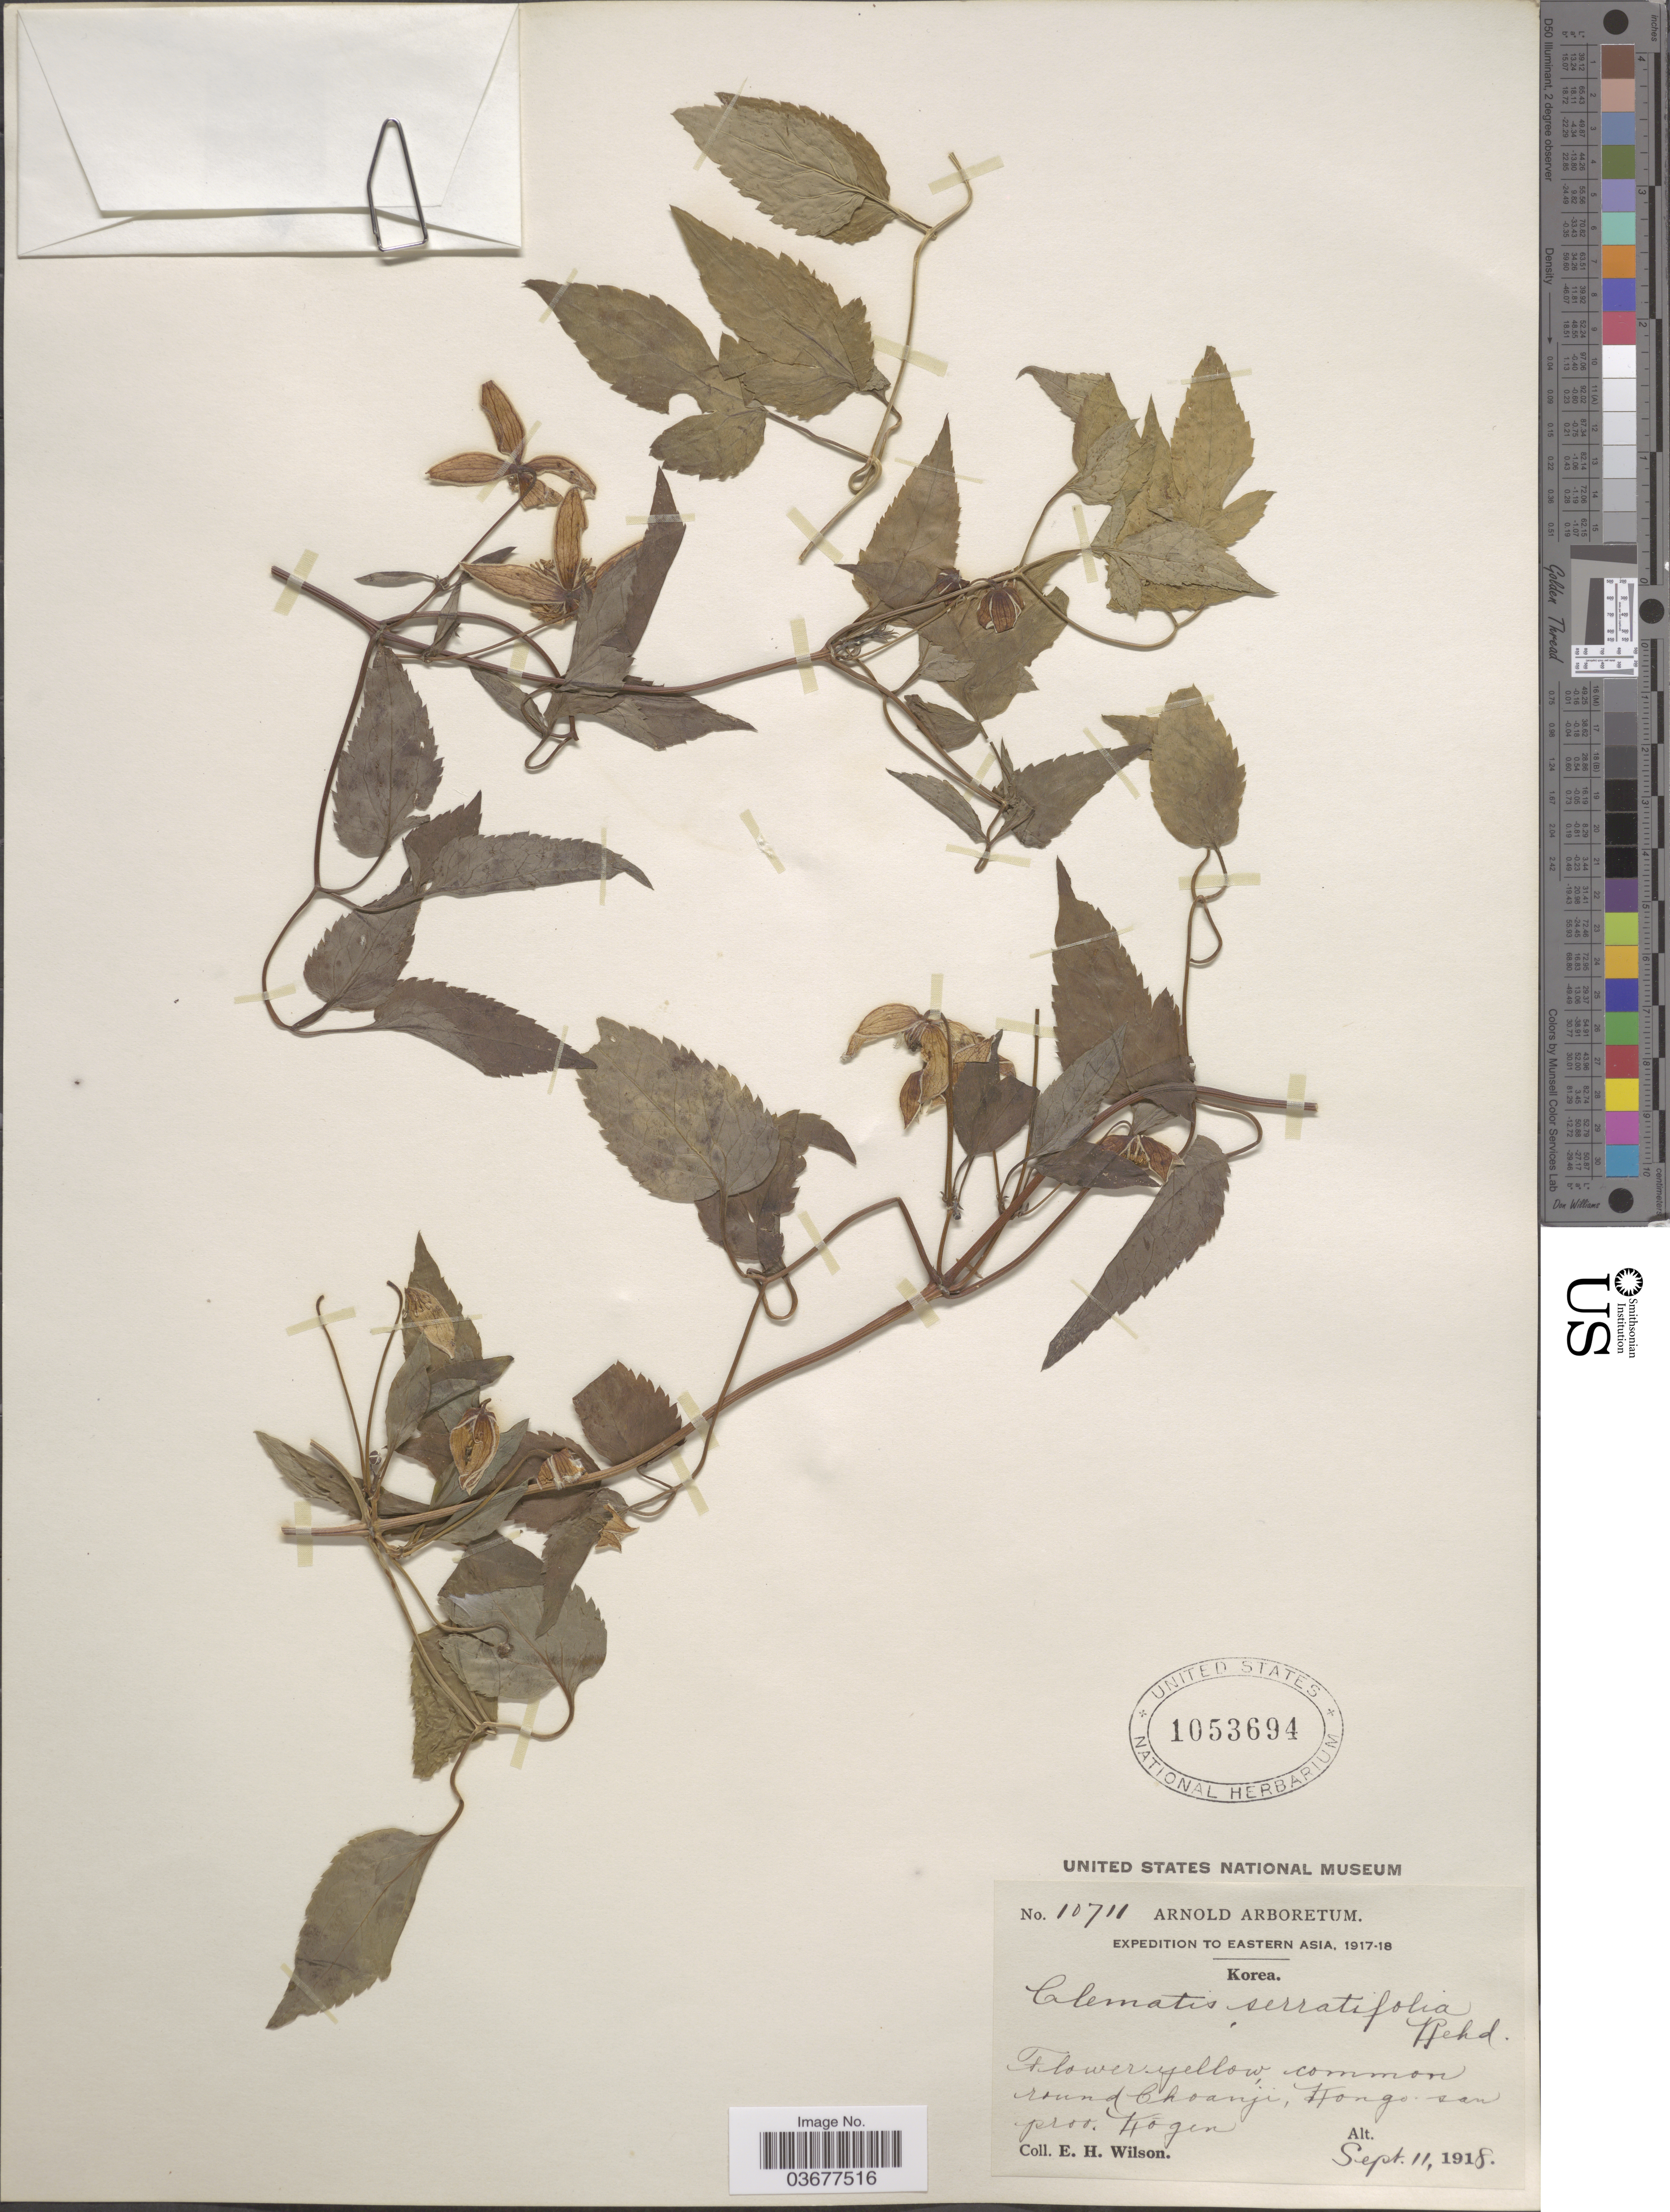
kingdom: Plantae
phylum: Tracheophyta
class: Magnoliopsida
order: Ranunculales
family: Ranunculaceae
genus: Clematis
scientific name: Clematis serratifolia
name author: Rehder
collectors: E. Wilson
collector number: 10711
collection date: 1918-09-11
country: North Korea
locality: Common round Choanji, Hongo san prov. Kogen.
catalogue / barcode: US 1053694